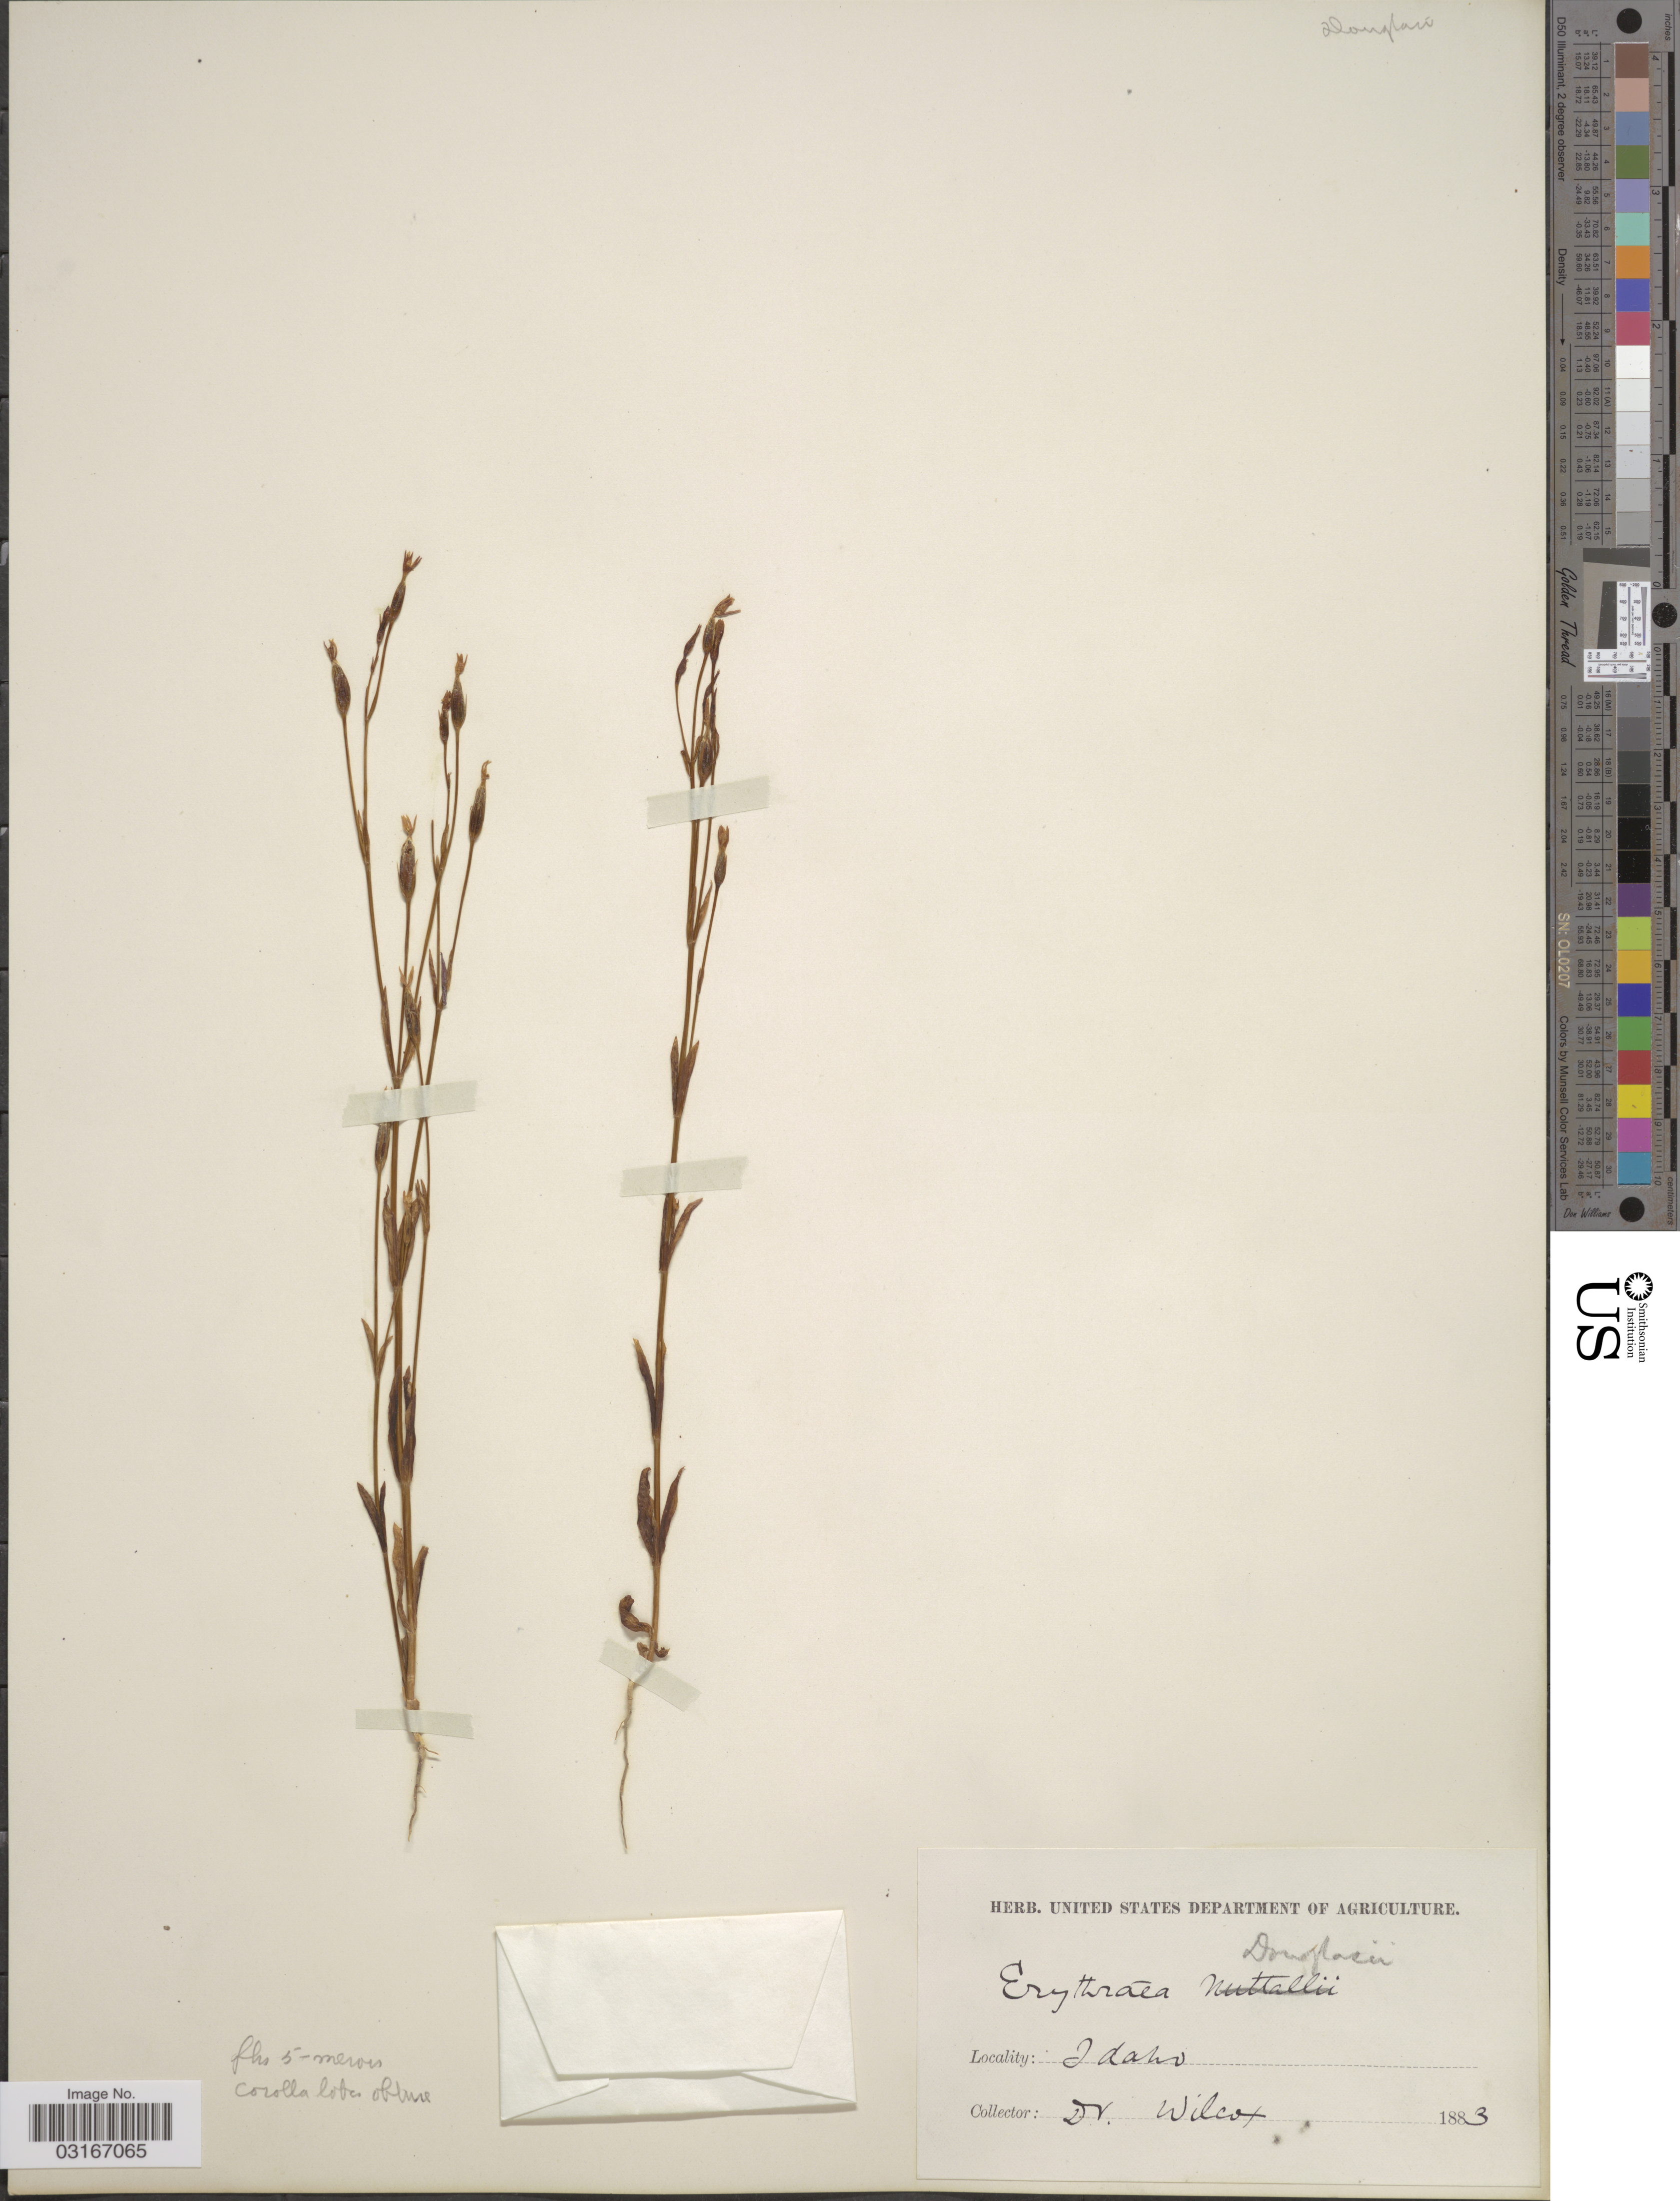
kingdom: Plantae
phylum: Tracheophyta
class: Magnoliopsida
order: Gentianales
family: Gentianaceae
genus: Centaurium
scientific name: Centaurium exaltatum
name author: (Griseb.) W. Wight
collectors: -. Wilcox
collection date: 1883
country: United States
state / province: Idaho